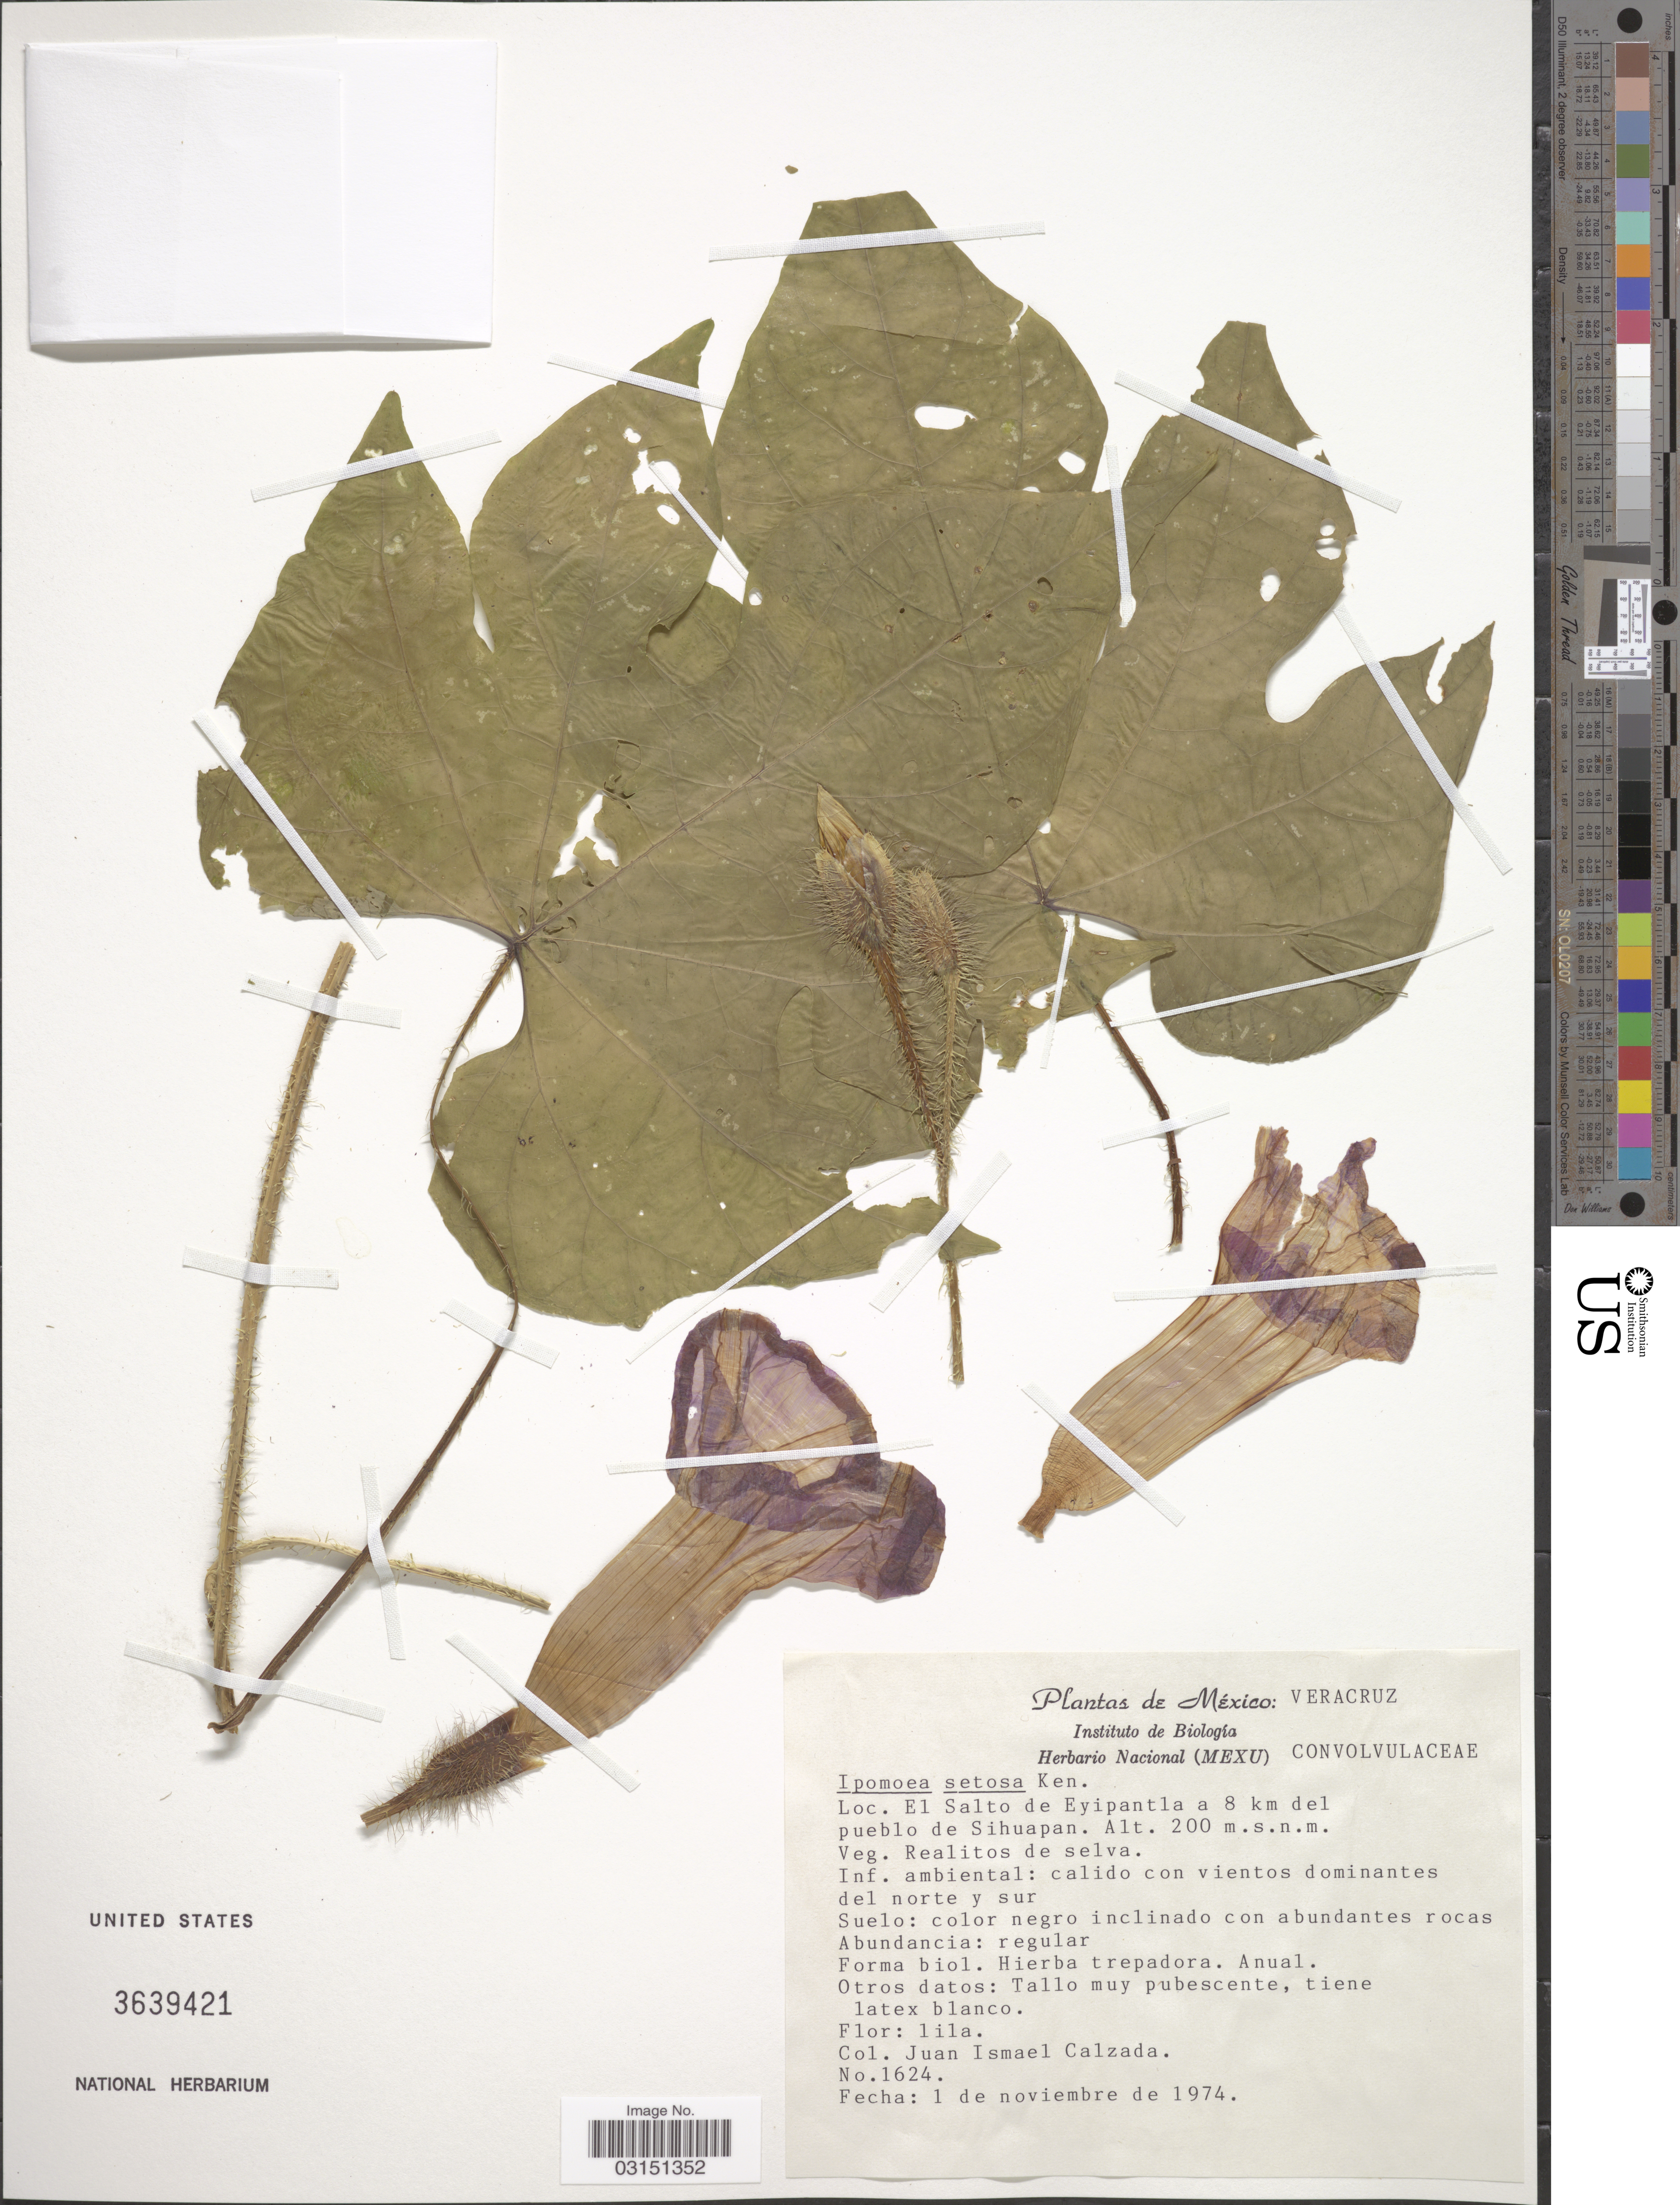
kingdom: Plantae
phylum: Tracheophyta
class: Magnoliopsida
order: Solanales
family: Convolvulaceae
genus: Ipomoea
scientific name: Ipomoea setosa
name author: Ker Gawl.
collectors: J. I. Calzada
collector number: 1624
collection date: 1974-11-01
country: Mexico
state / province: Veracruz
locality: Veracruz. El Salto de Eyipantla a 8 km del pueblo de Sihuapan.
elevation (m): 200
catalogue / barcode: US 3639421